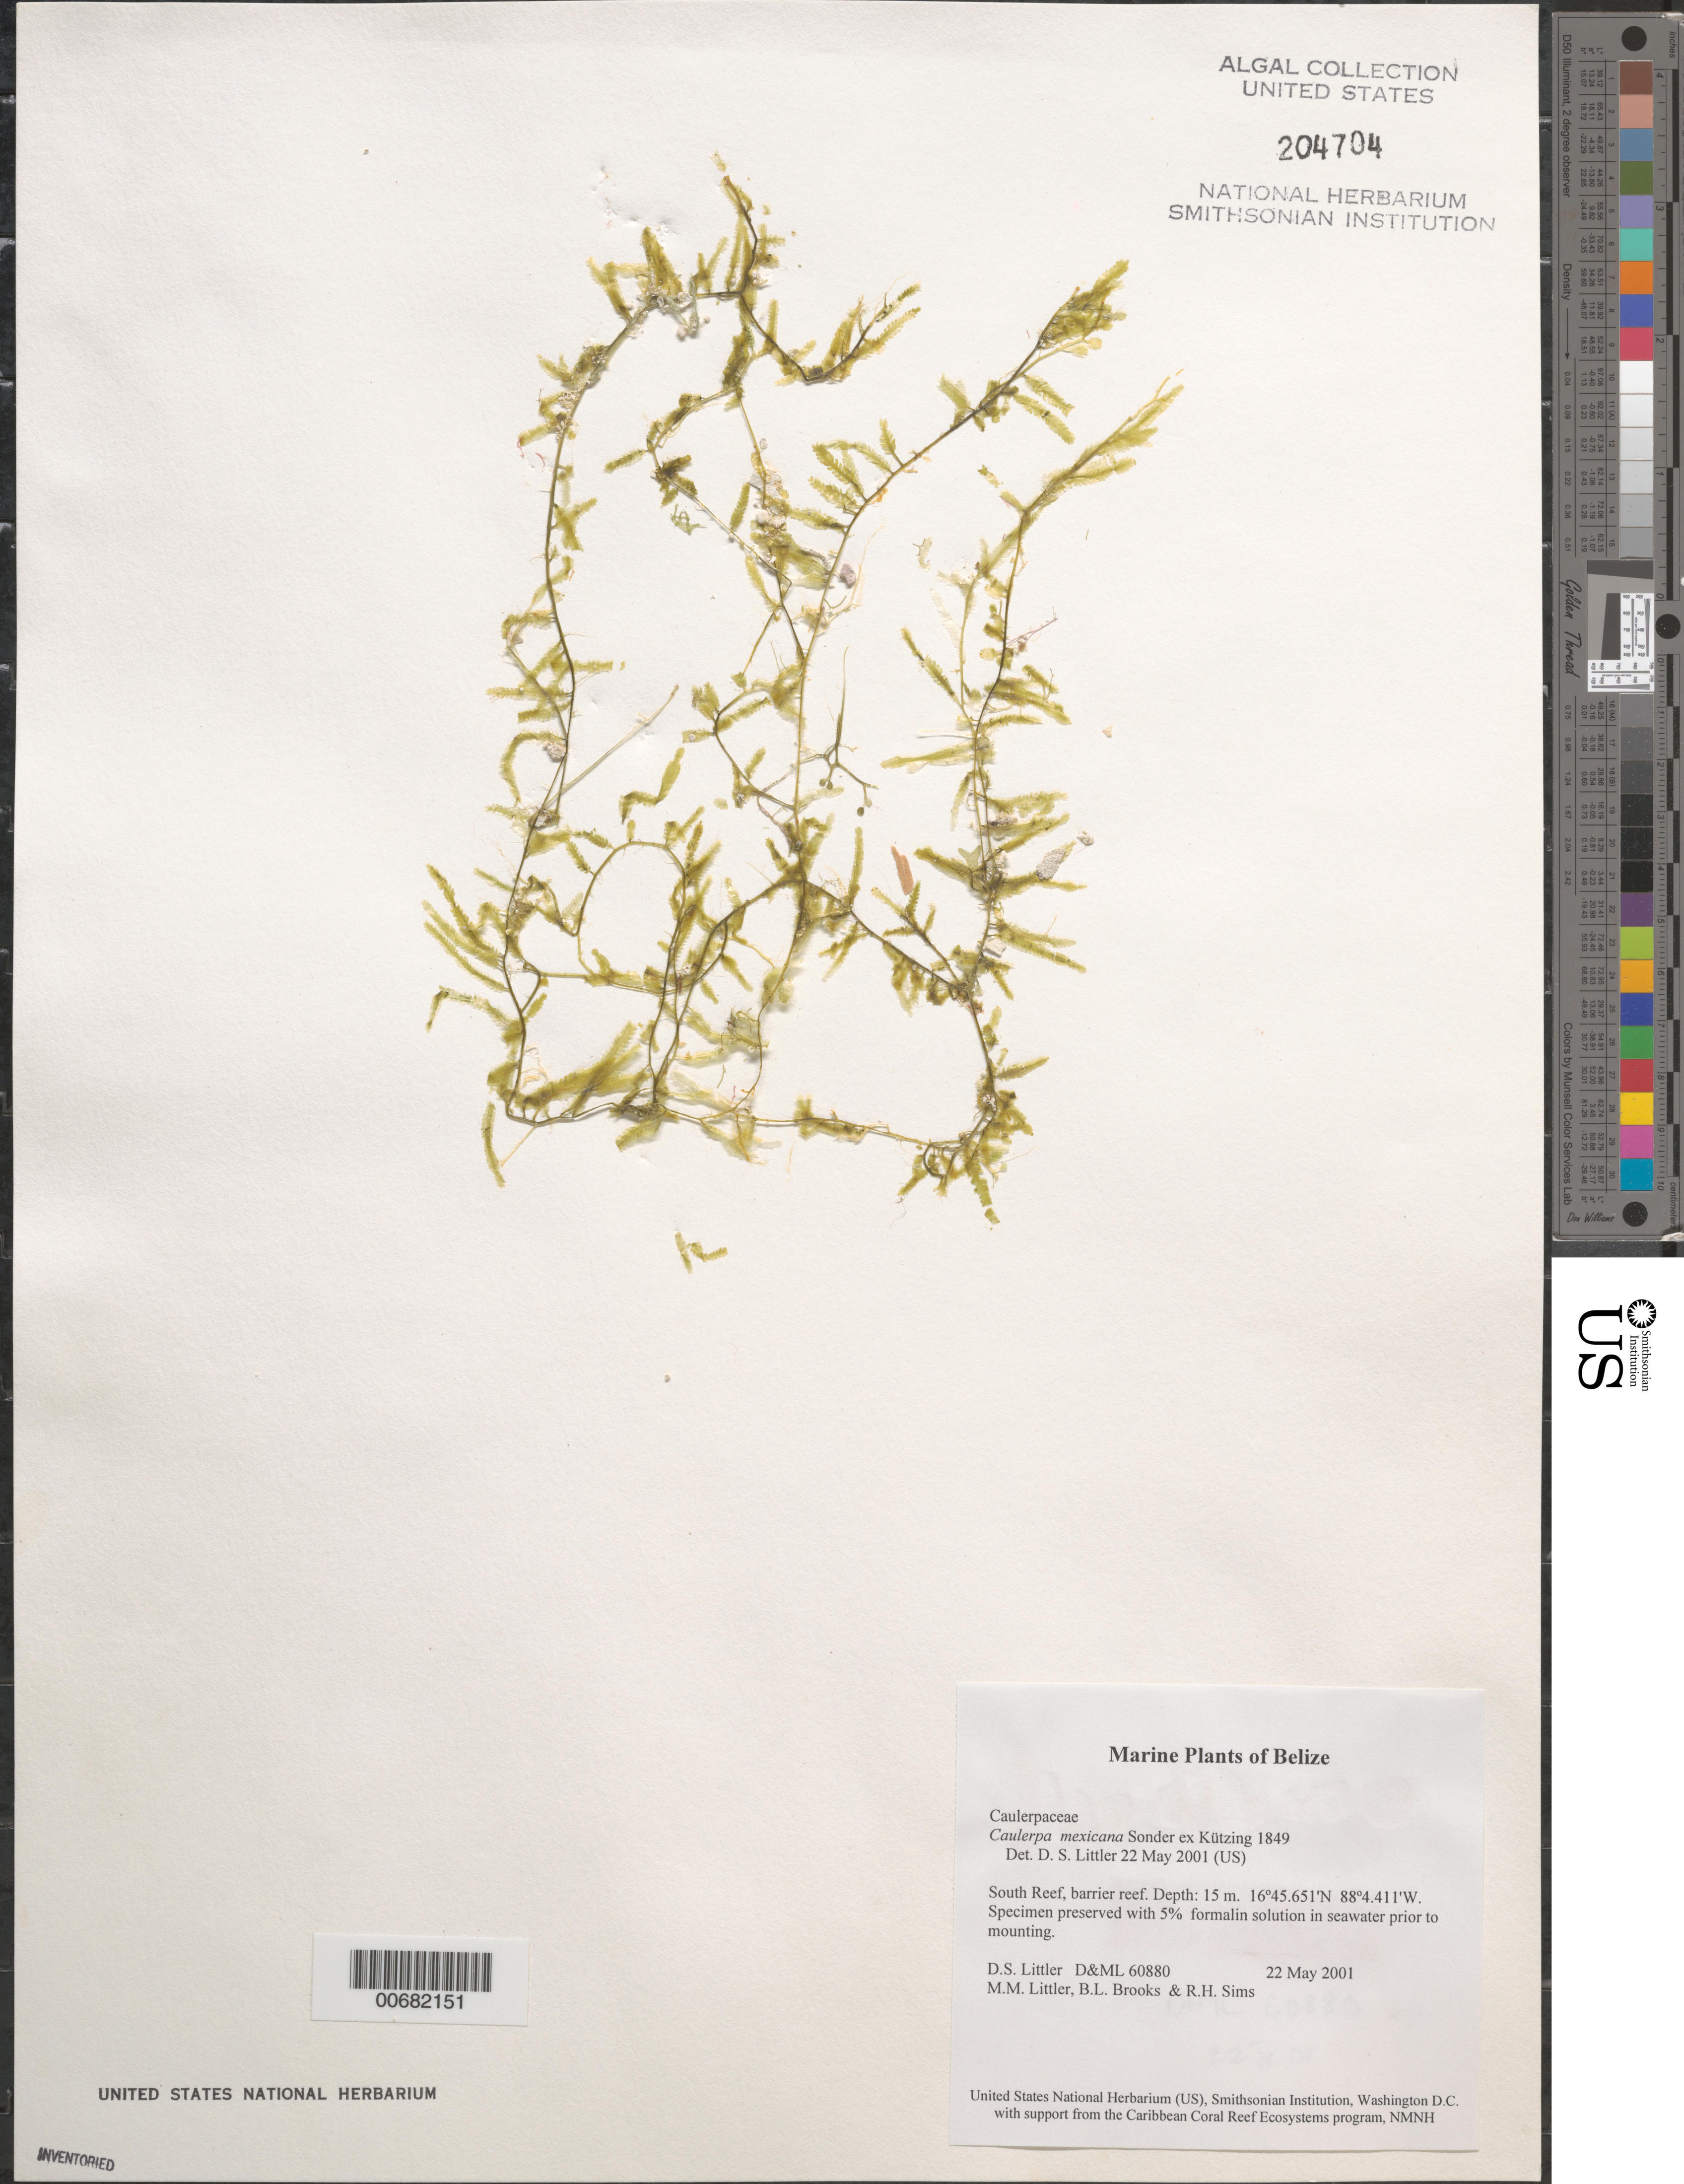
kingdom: Plantae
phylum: Chlorophyta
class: Ulvophyceae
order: Bryopsidales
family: Caulerpaceae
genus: Caulerpa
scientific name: Caulerpa mexicana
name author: Sond. ex Kütz.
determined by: Littler, D. S.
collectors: D. S. Littler, M. M. Littler, B. Brooks & R. H. Sims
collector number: D&ML 60880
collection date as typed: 22 May 2001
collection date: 2001-05-22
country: Belize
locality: South Reef, barrier reef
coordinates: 16 45.651' N, 88 4.411' W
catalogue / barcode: US 204704